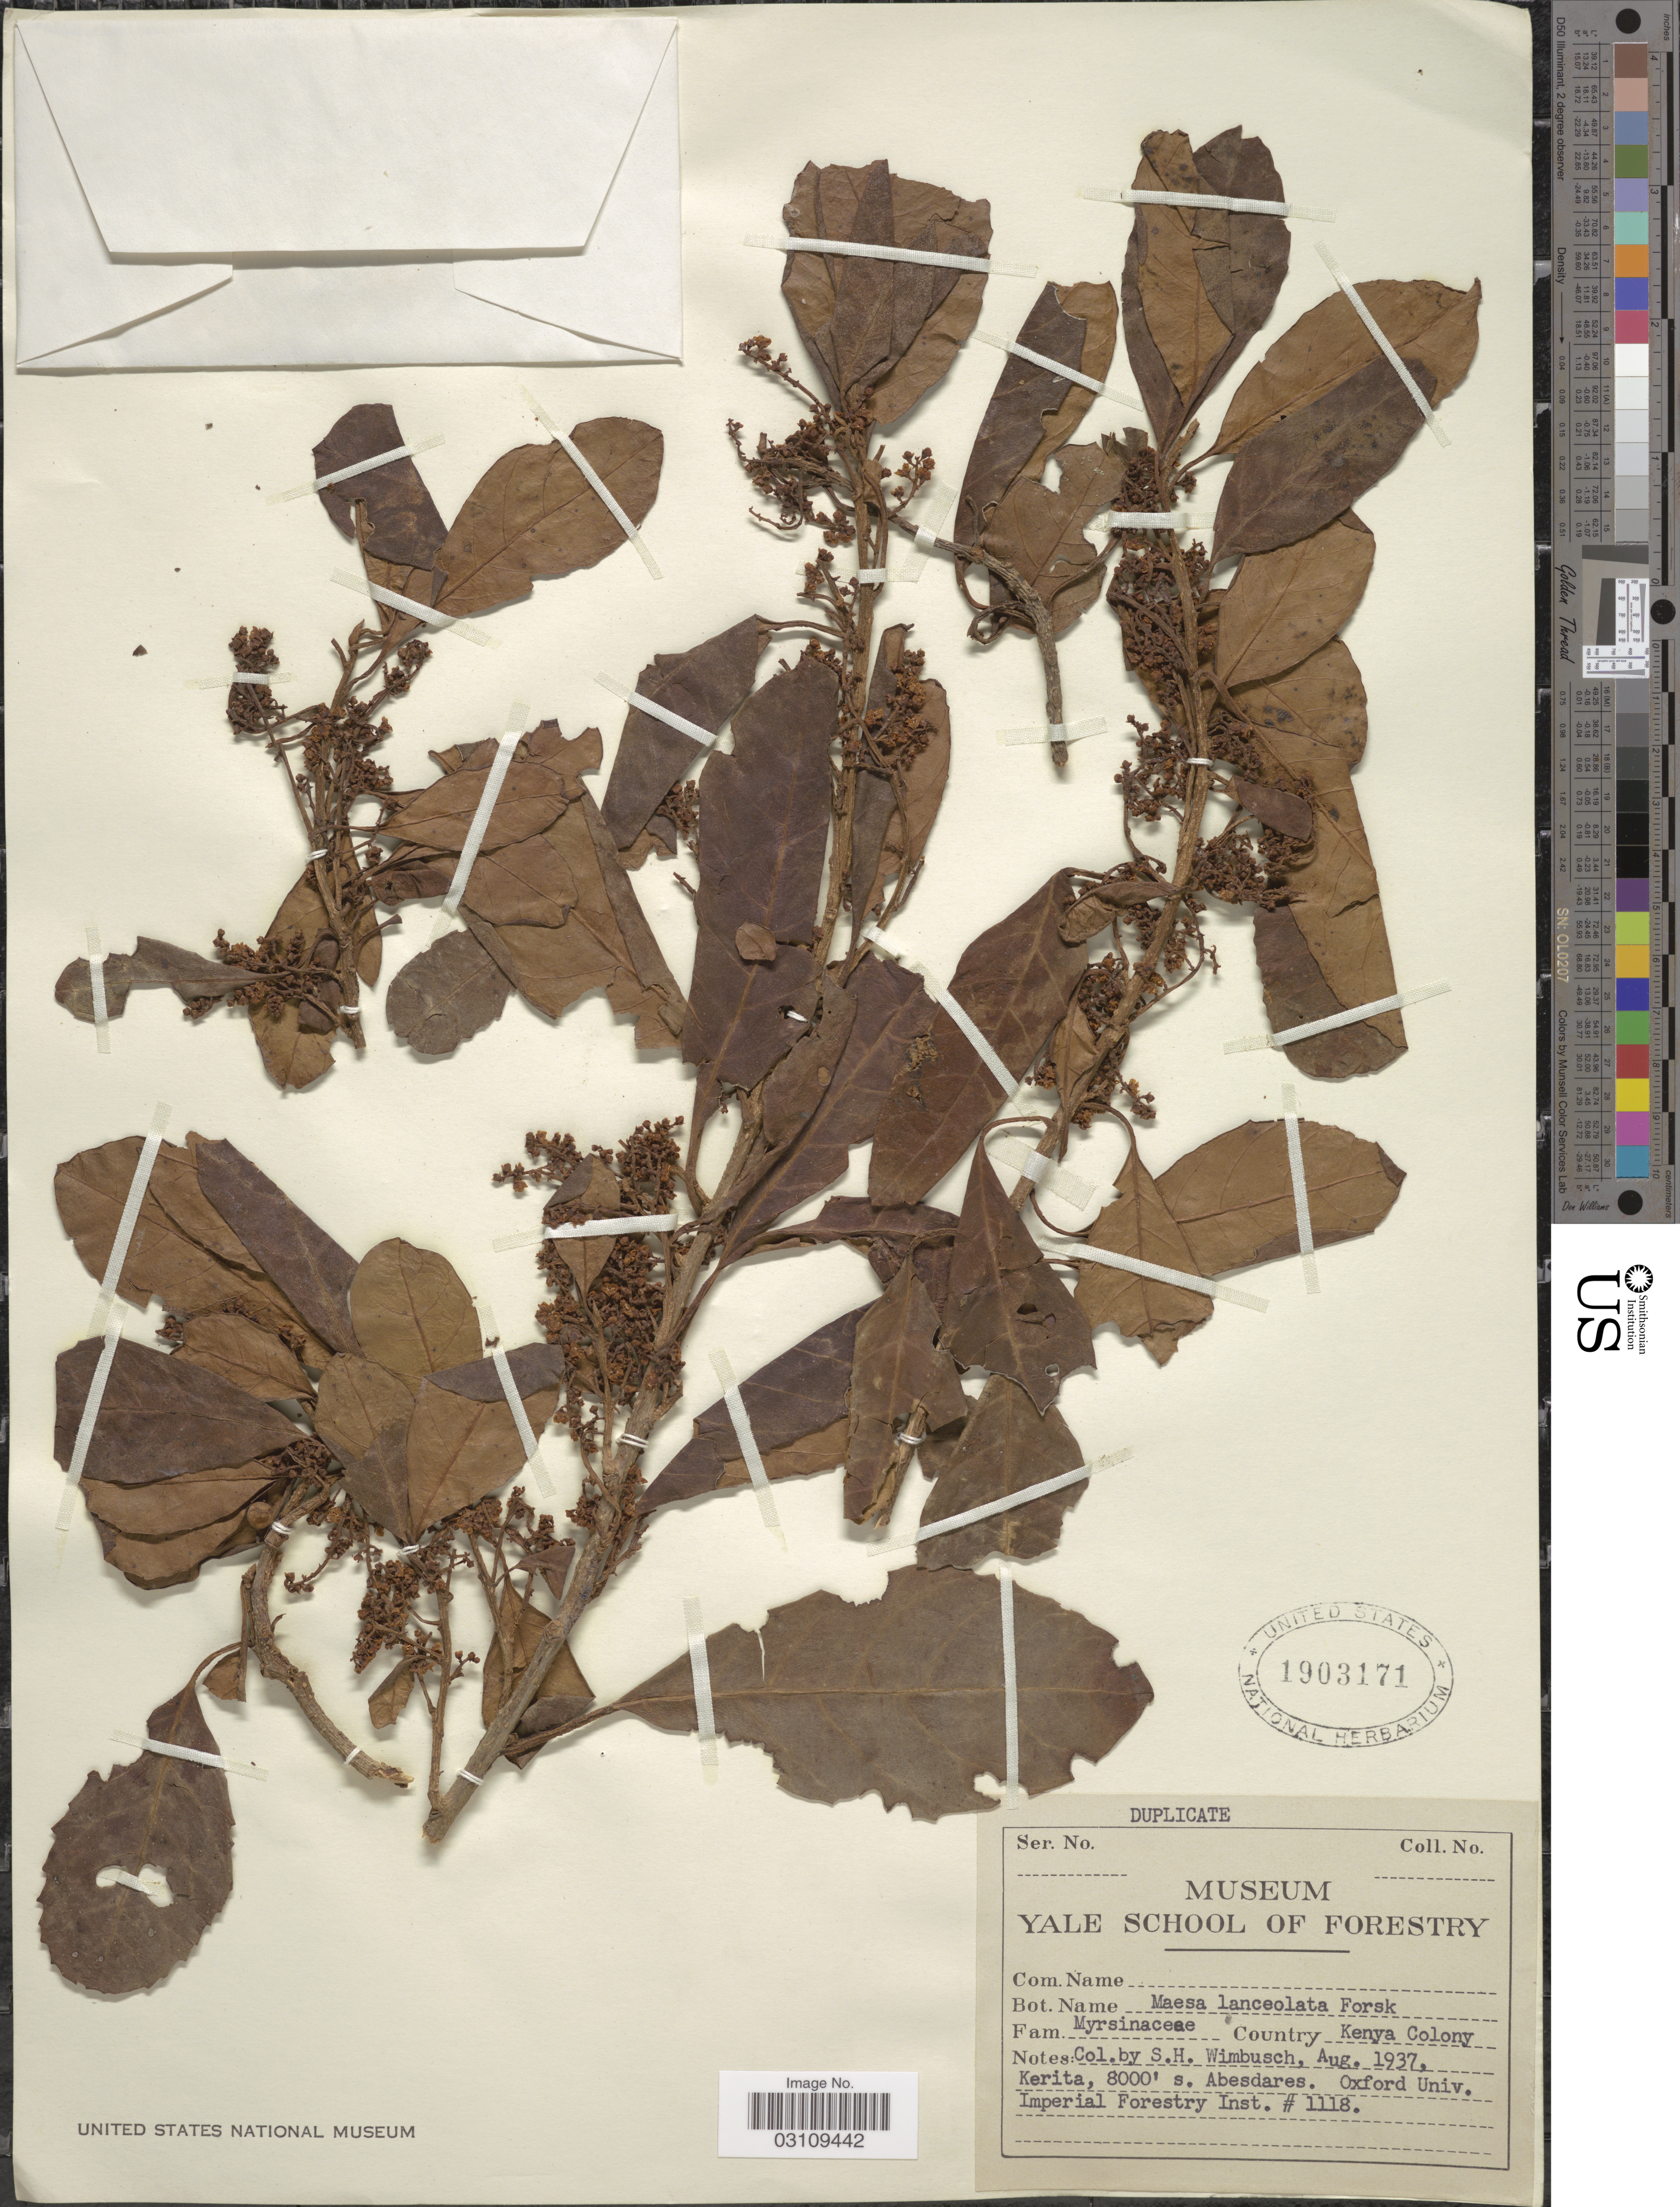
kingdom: Plantae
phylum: Tracheophyta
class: Magnoliopsida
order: Ericales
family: Primulaceae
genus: Maesa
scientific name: Maesa lanceolata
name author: Forssk.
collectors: S. Wimbusch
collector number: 1118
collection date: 1937-08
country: Kenya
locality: Country Kenya Colony, Kerita, Abesdares.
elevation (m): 2438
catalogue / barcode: US 1903171